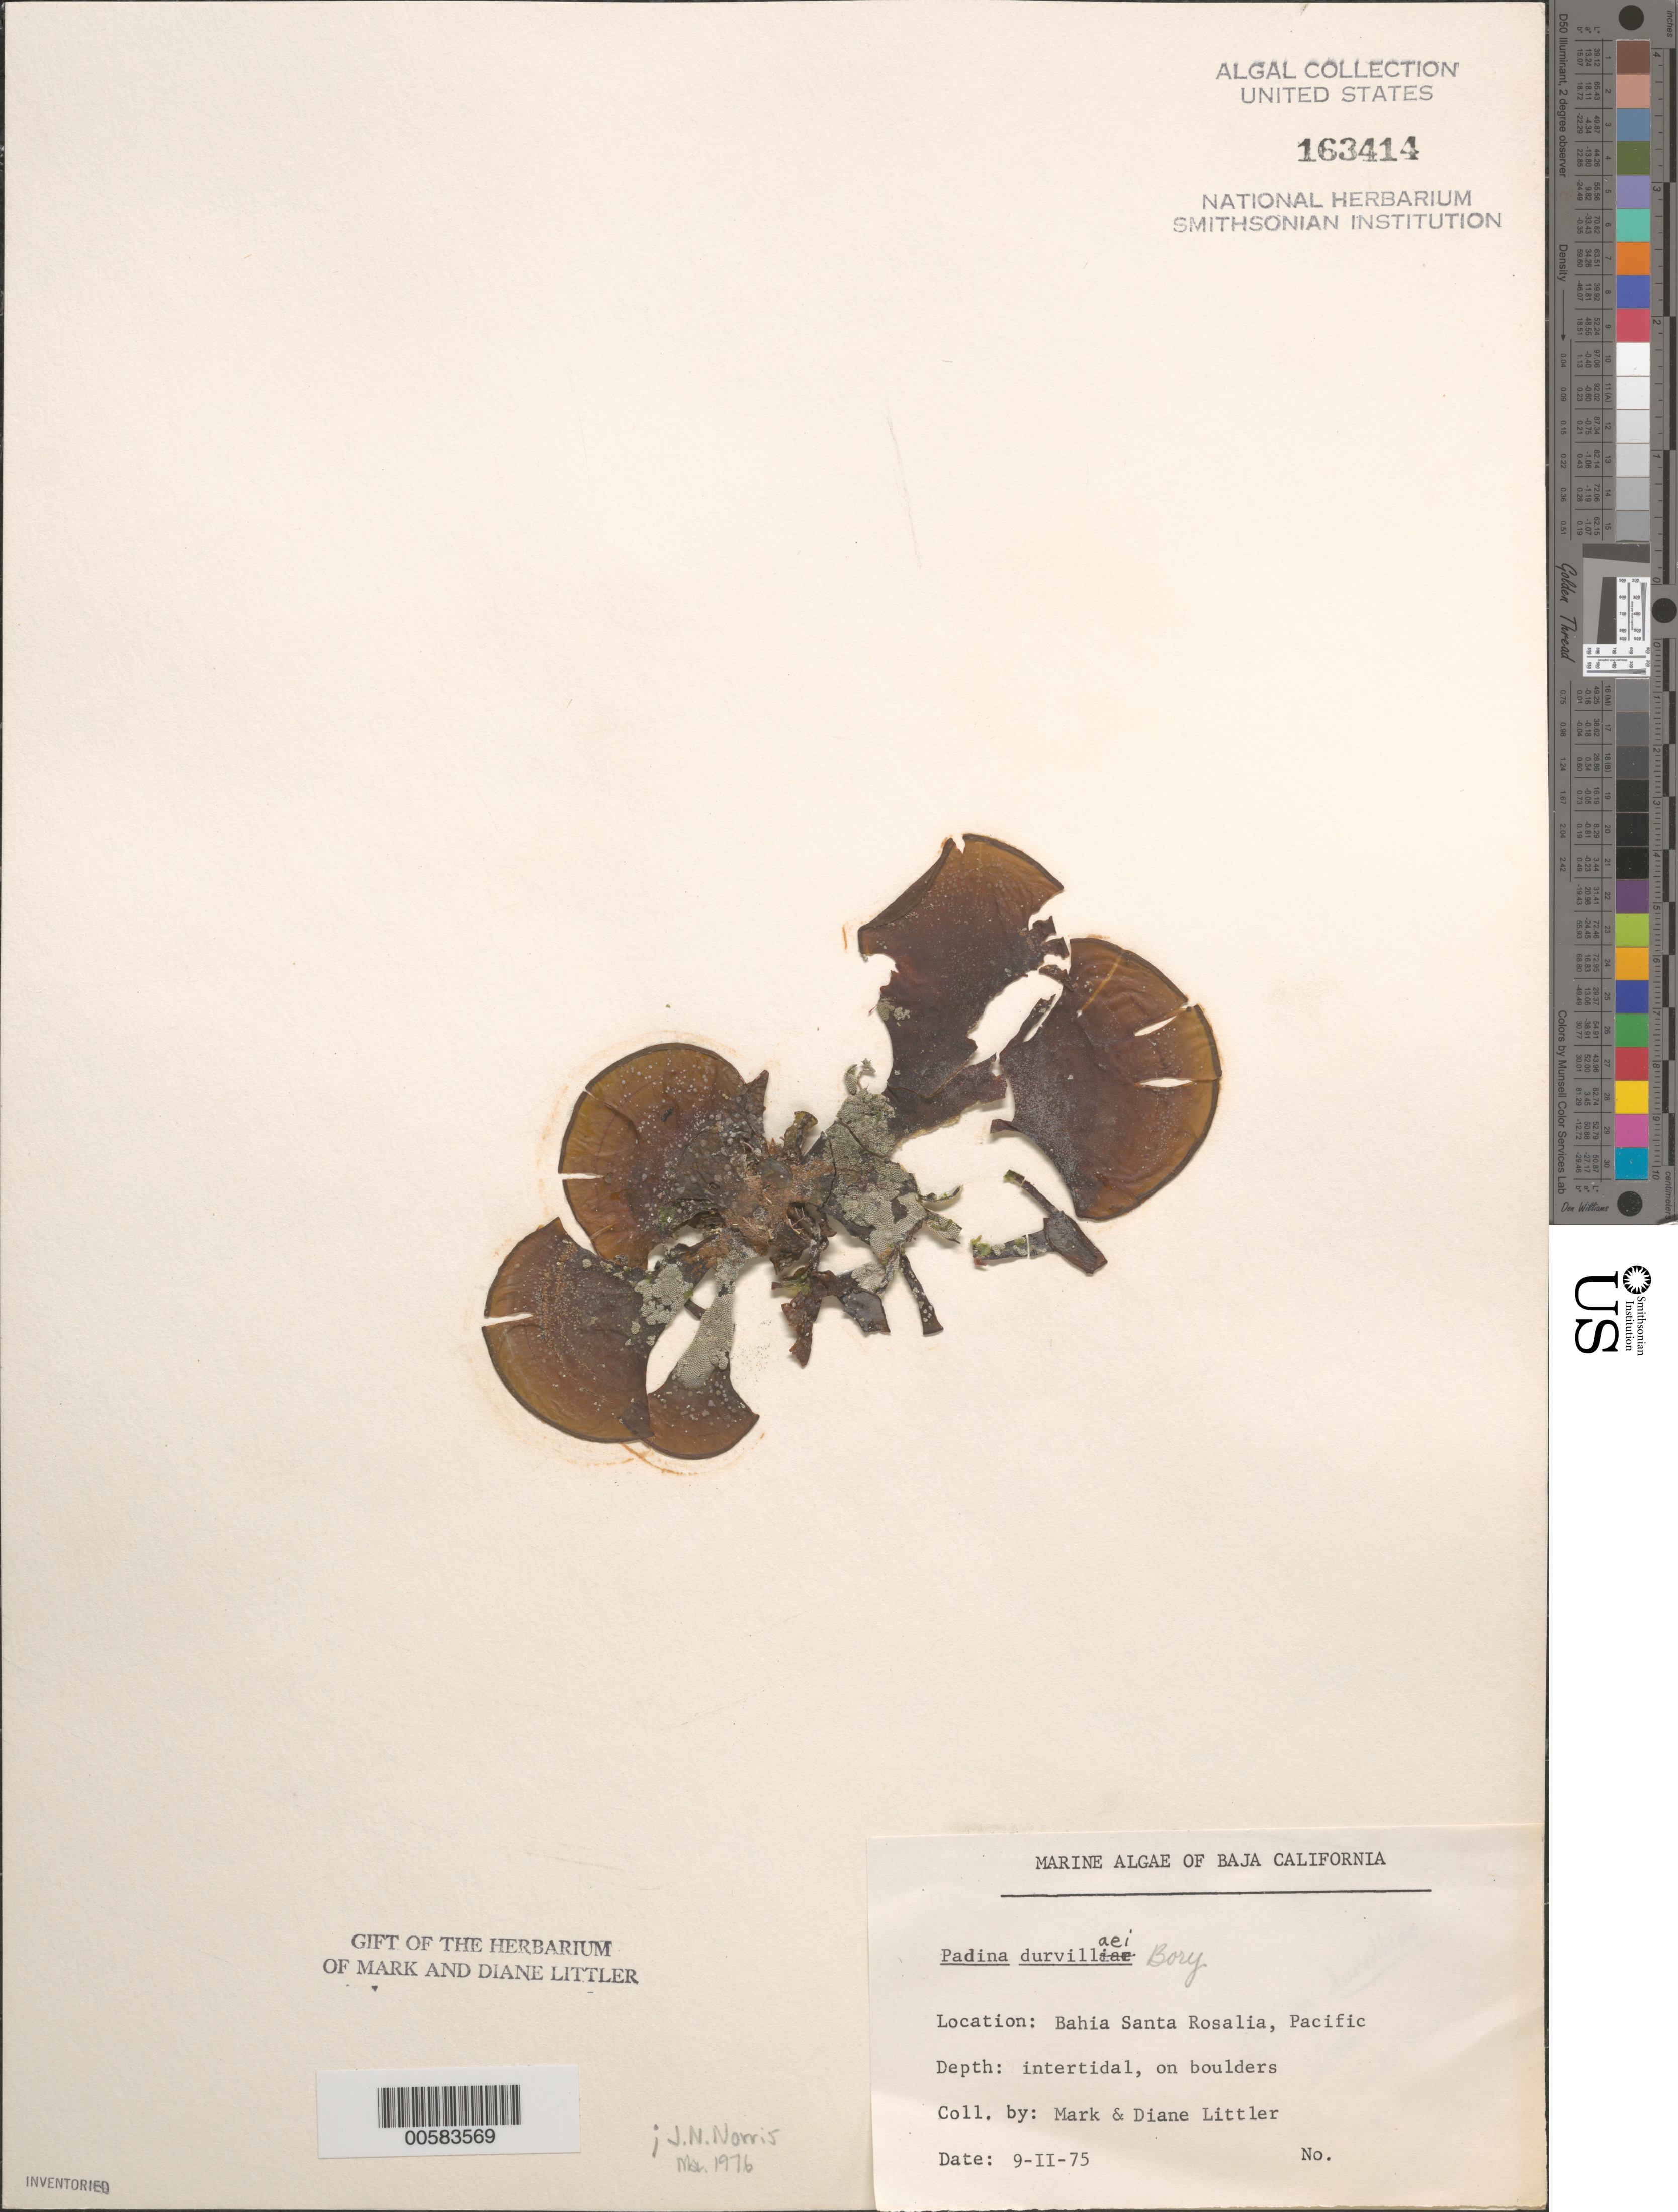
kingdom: Chromista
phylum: Ochrophyta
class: Phaeophyceae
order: Dictyotales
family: Dictyotaceae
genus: Padina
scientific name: Padina durvillaei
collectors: M. M. Littler & D. S. Littler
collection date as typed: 09 Feb 1975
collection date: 1975-02-09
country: Mexico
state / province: Baja California Sur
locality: Bahia Santa Rosalia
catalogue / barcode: US 163414